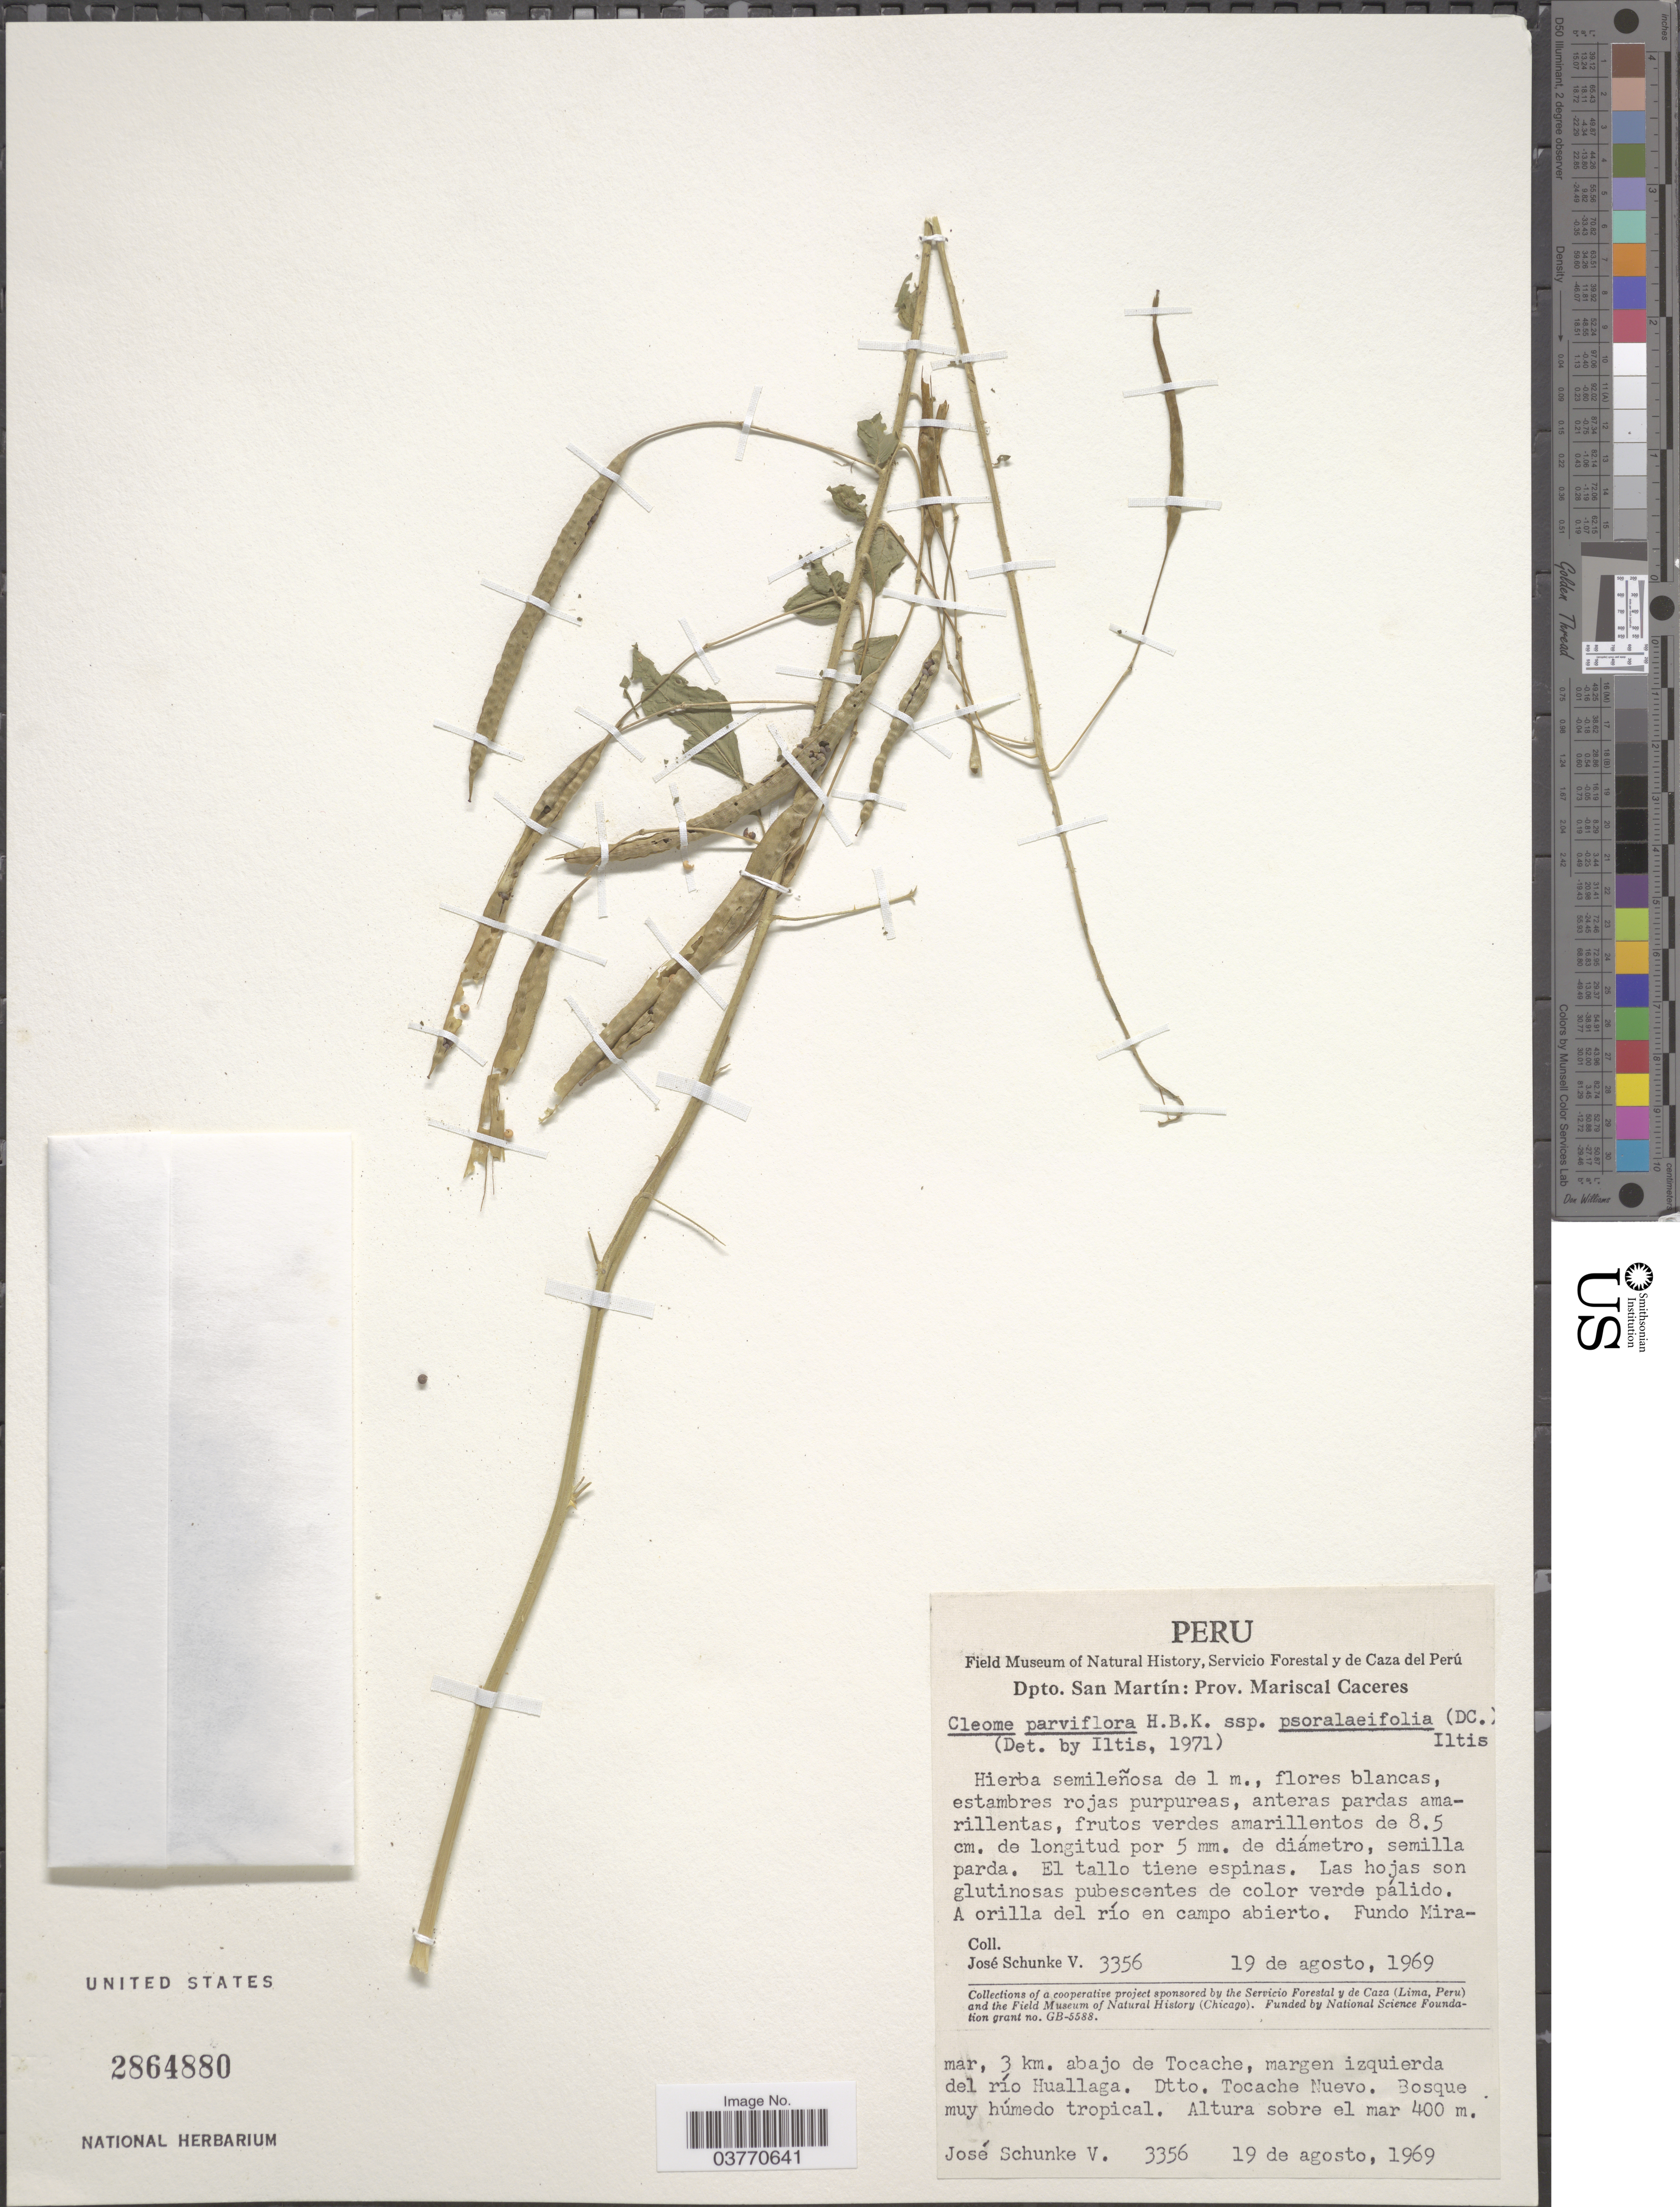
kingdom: Plantae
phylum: Tracheophyta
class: Magnoliopsida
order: Brassicales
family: Cleomaceae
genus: Tarenaya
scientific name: Tarenaya psoraleifolia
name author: (DC.) Soares Neto & Roalson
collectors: J. Schunke Vigo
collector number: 3356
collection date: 1969-08-19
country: Peru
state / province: San Martín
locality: Dpto. San Martín: Prov. Mariscal Caceres. Fundo Miramar, 3 km. abajo de Tocache, margen izquierda del río Huallaga. Dtto. Tocache Nuevo.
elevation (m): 400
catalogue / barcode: US 2864880